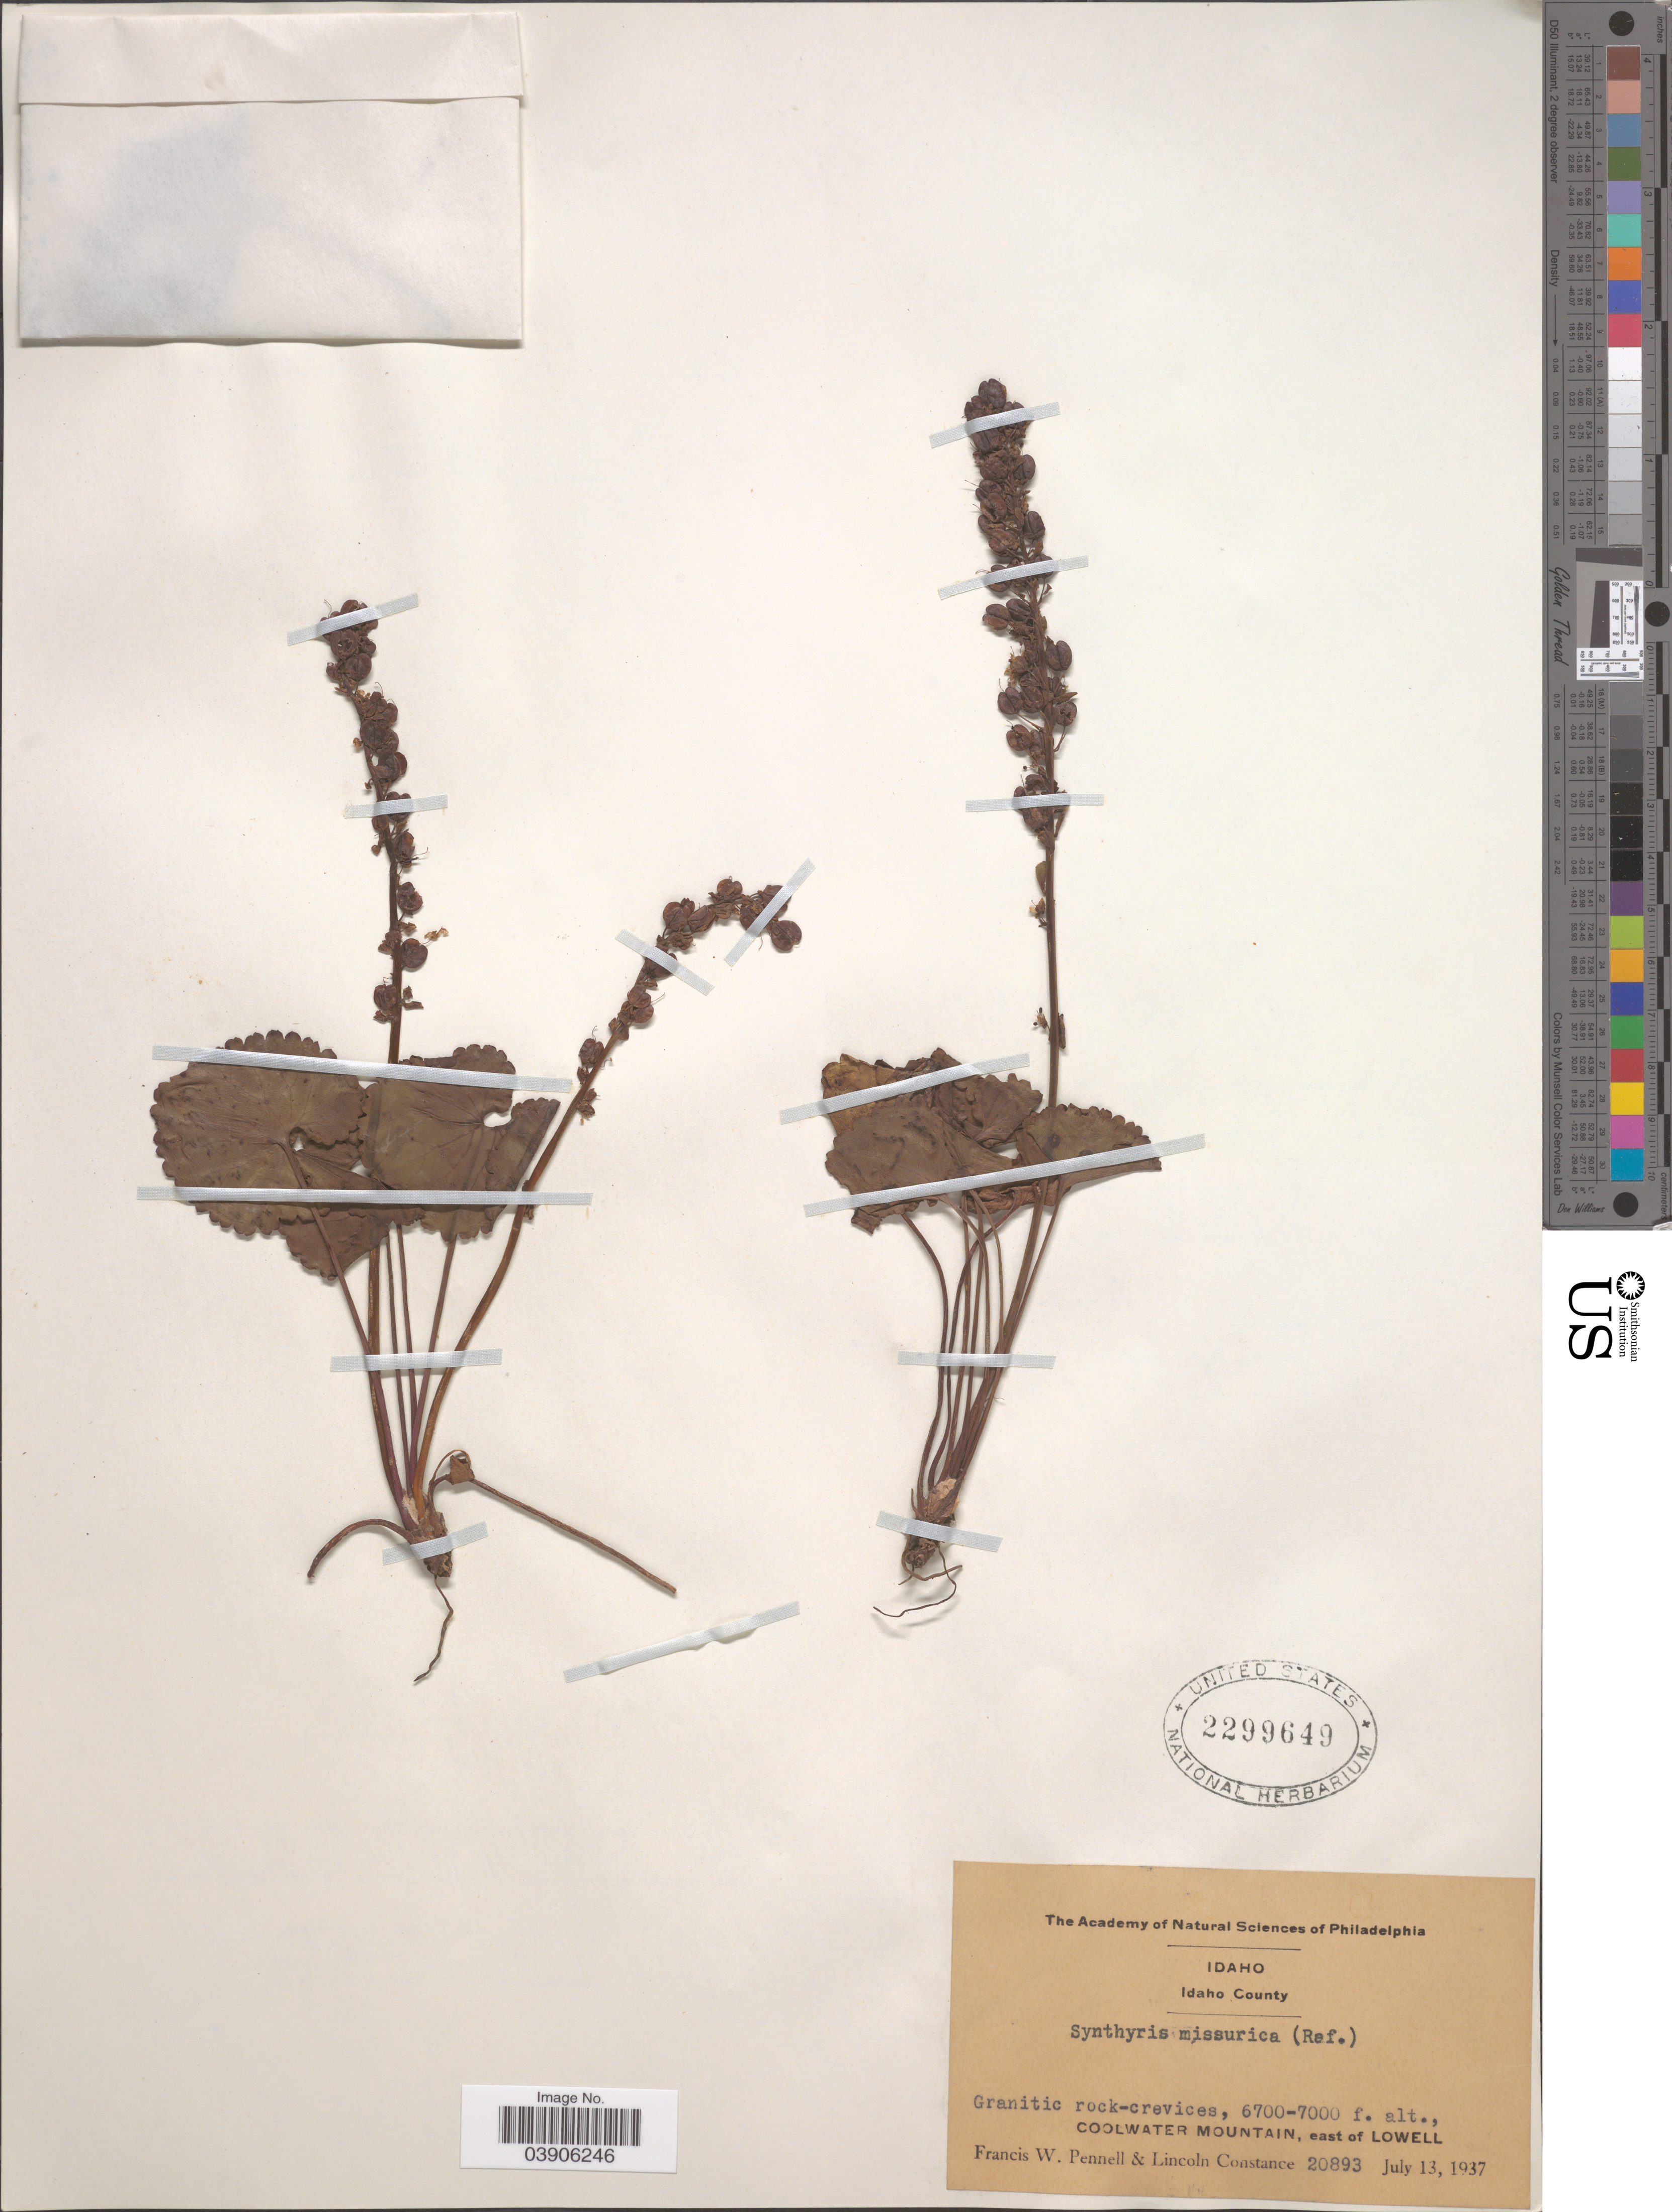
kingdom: Plantae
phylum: Tracheophyta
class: Magnoliopsida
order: Lamiales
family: Plantaginaceae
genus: Synthyris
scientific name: Synthyris missurica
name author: (Raf.) Pennell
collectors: F. W. Pennell & L. Constance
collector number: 20893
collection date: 1937-07-13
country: United States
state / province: Idaho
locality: Idaho County. Coolwater Mountain, east of Lowell.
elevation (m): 2042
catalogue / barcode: US 2299649